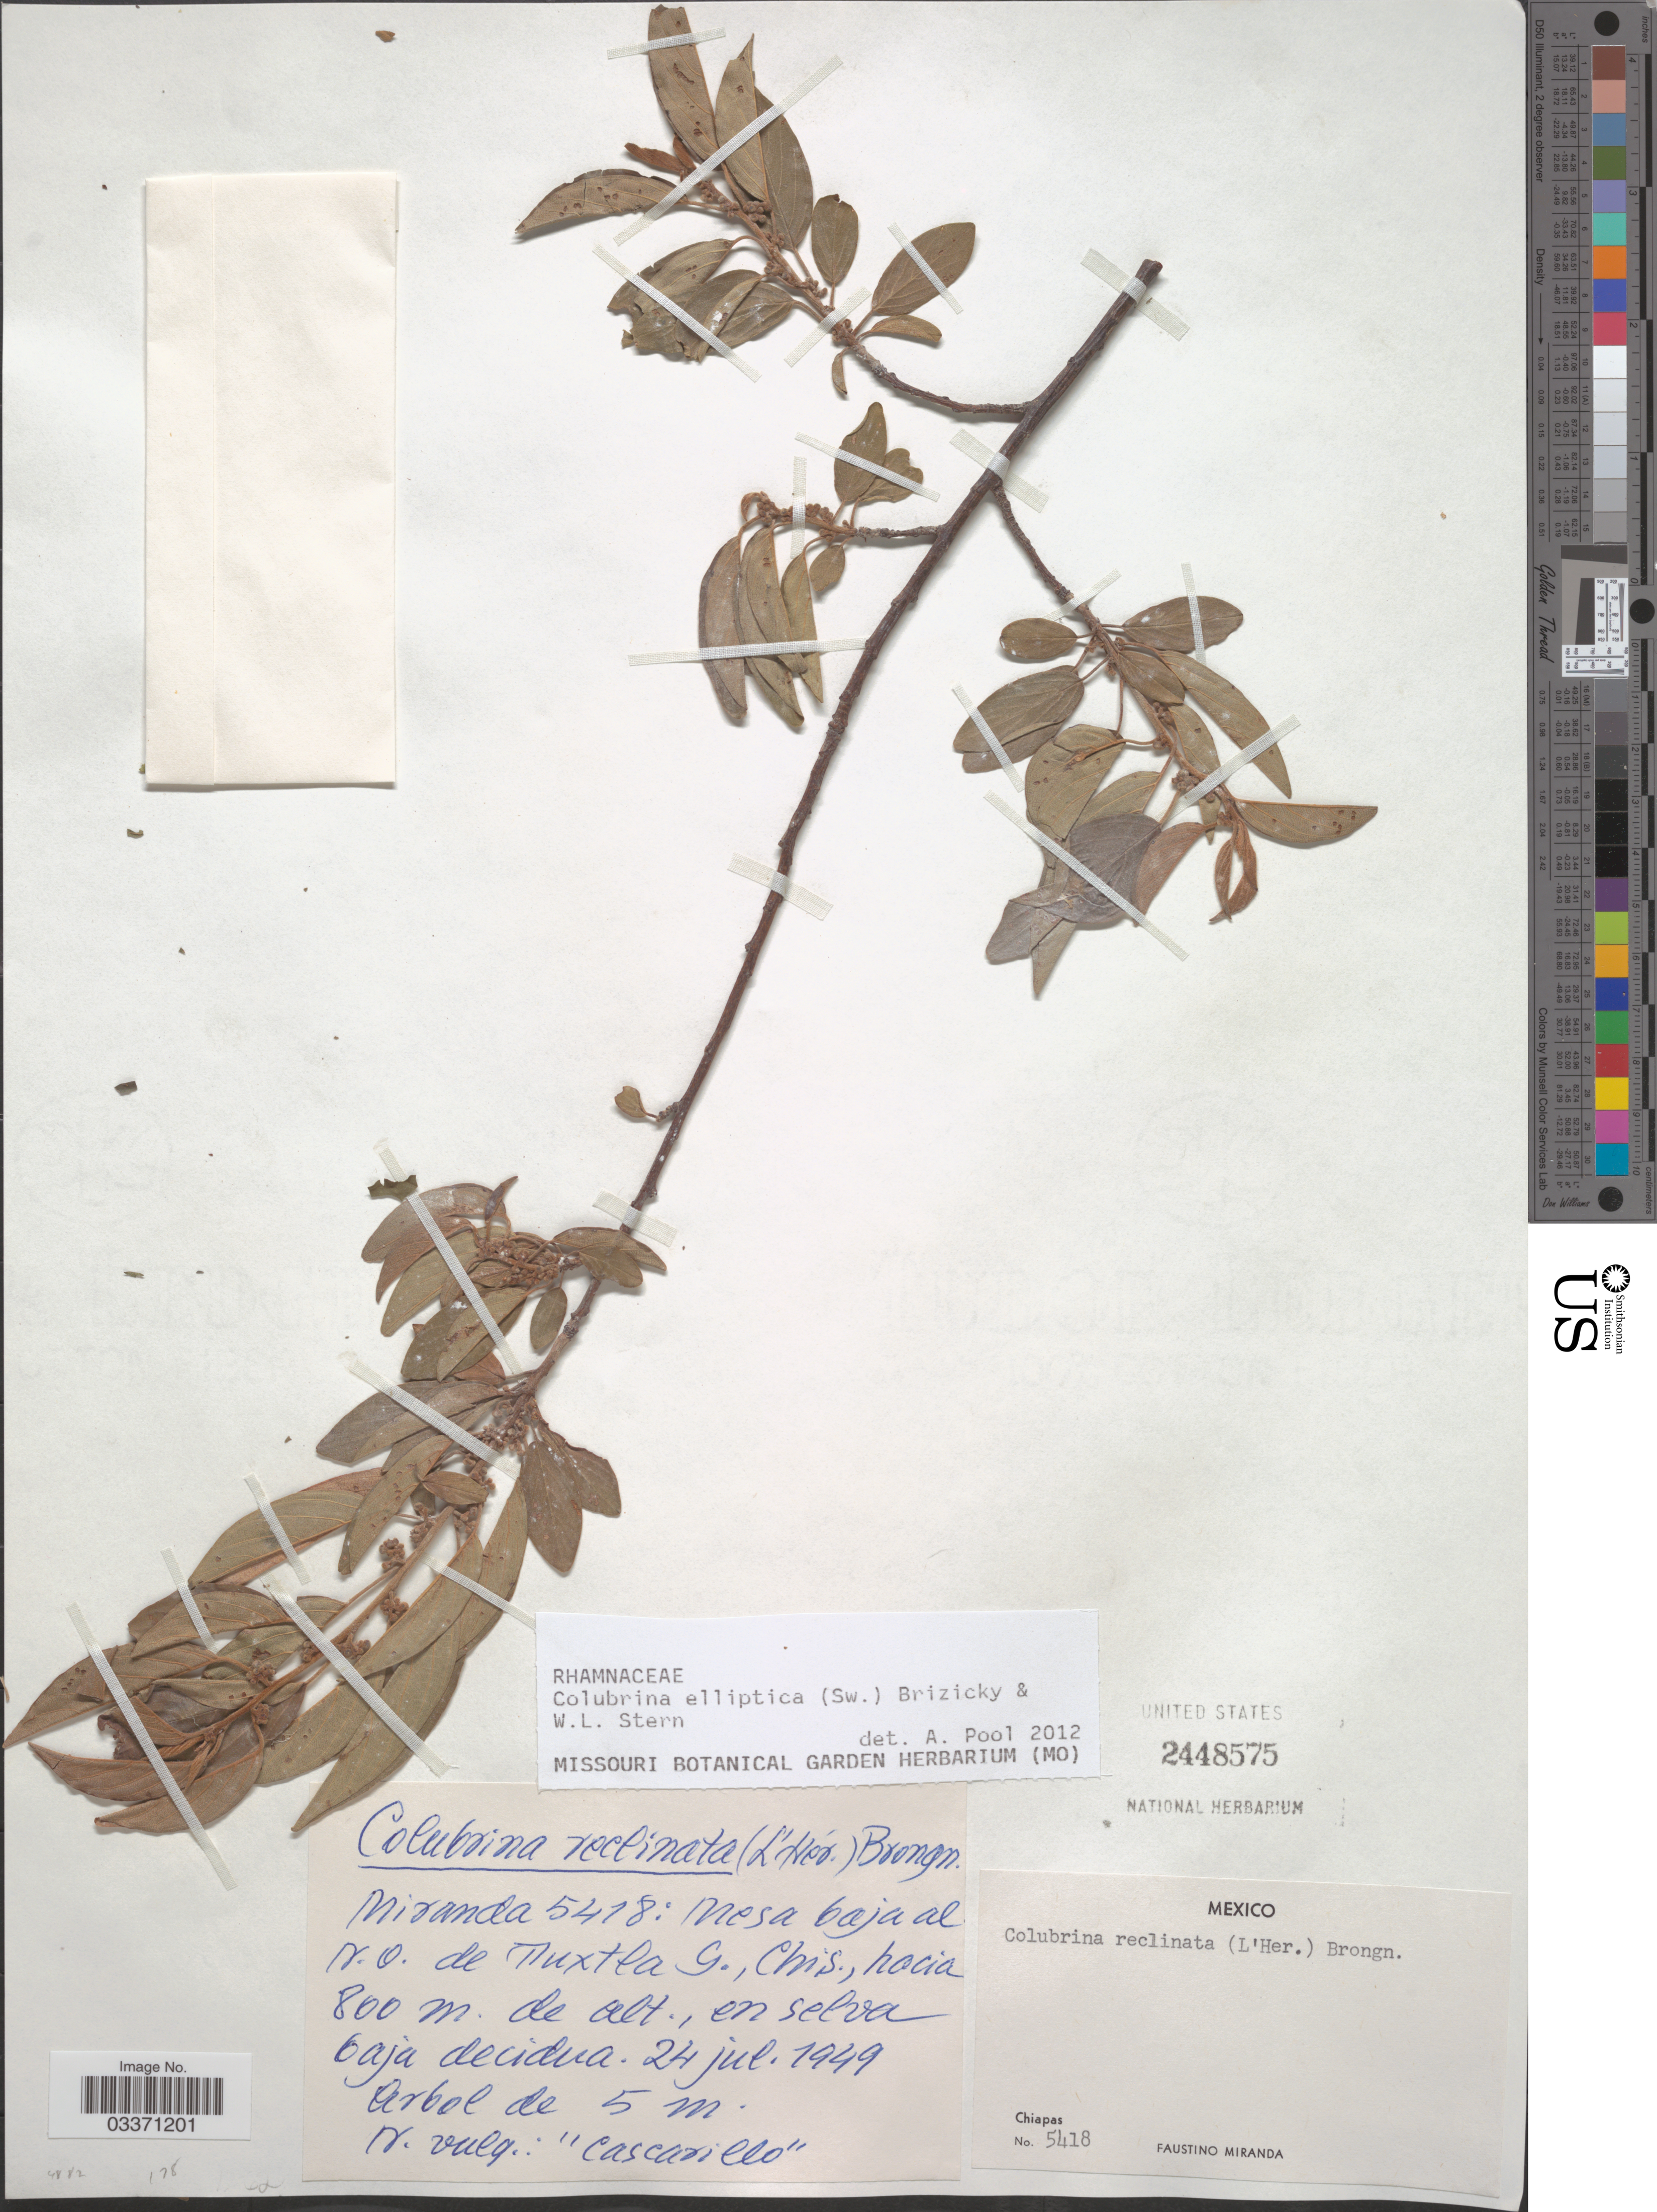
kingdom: Plantae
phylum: Tracheophyta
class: Magnoliopsida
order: Rosales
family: Rhamnaceae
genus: Colubrina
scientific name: Colubrina elliptica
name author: (Sw.) Brizicky & W.L. Stern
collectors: F. Miranda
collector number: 5418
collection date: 1949-07-24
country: Mexico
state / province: Chiapas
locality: Mesa baja al N.O. de Tuxtla G.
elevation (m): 800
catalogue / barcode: US 2448575